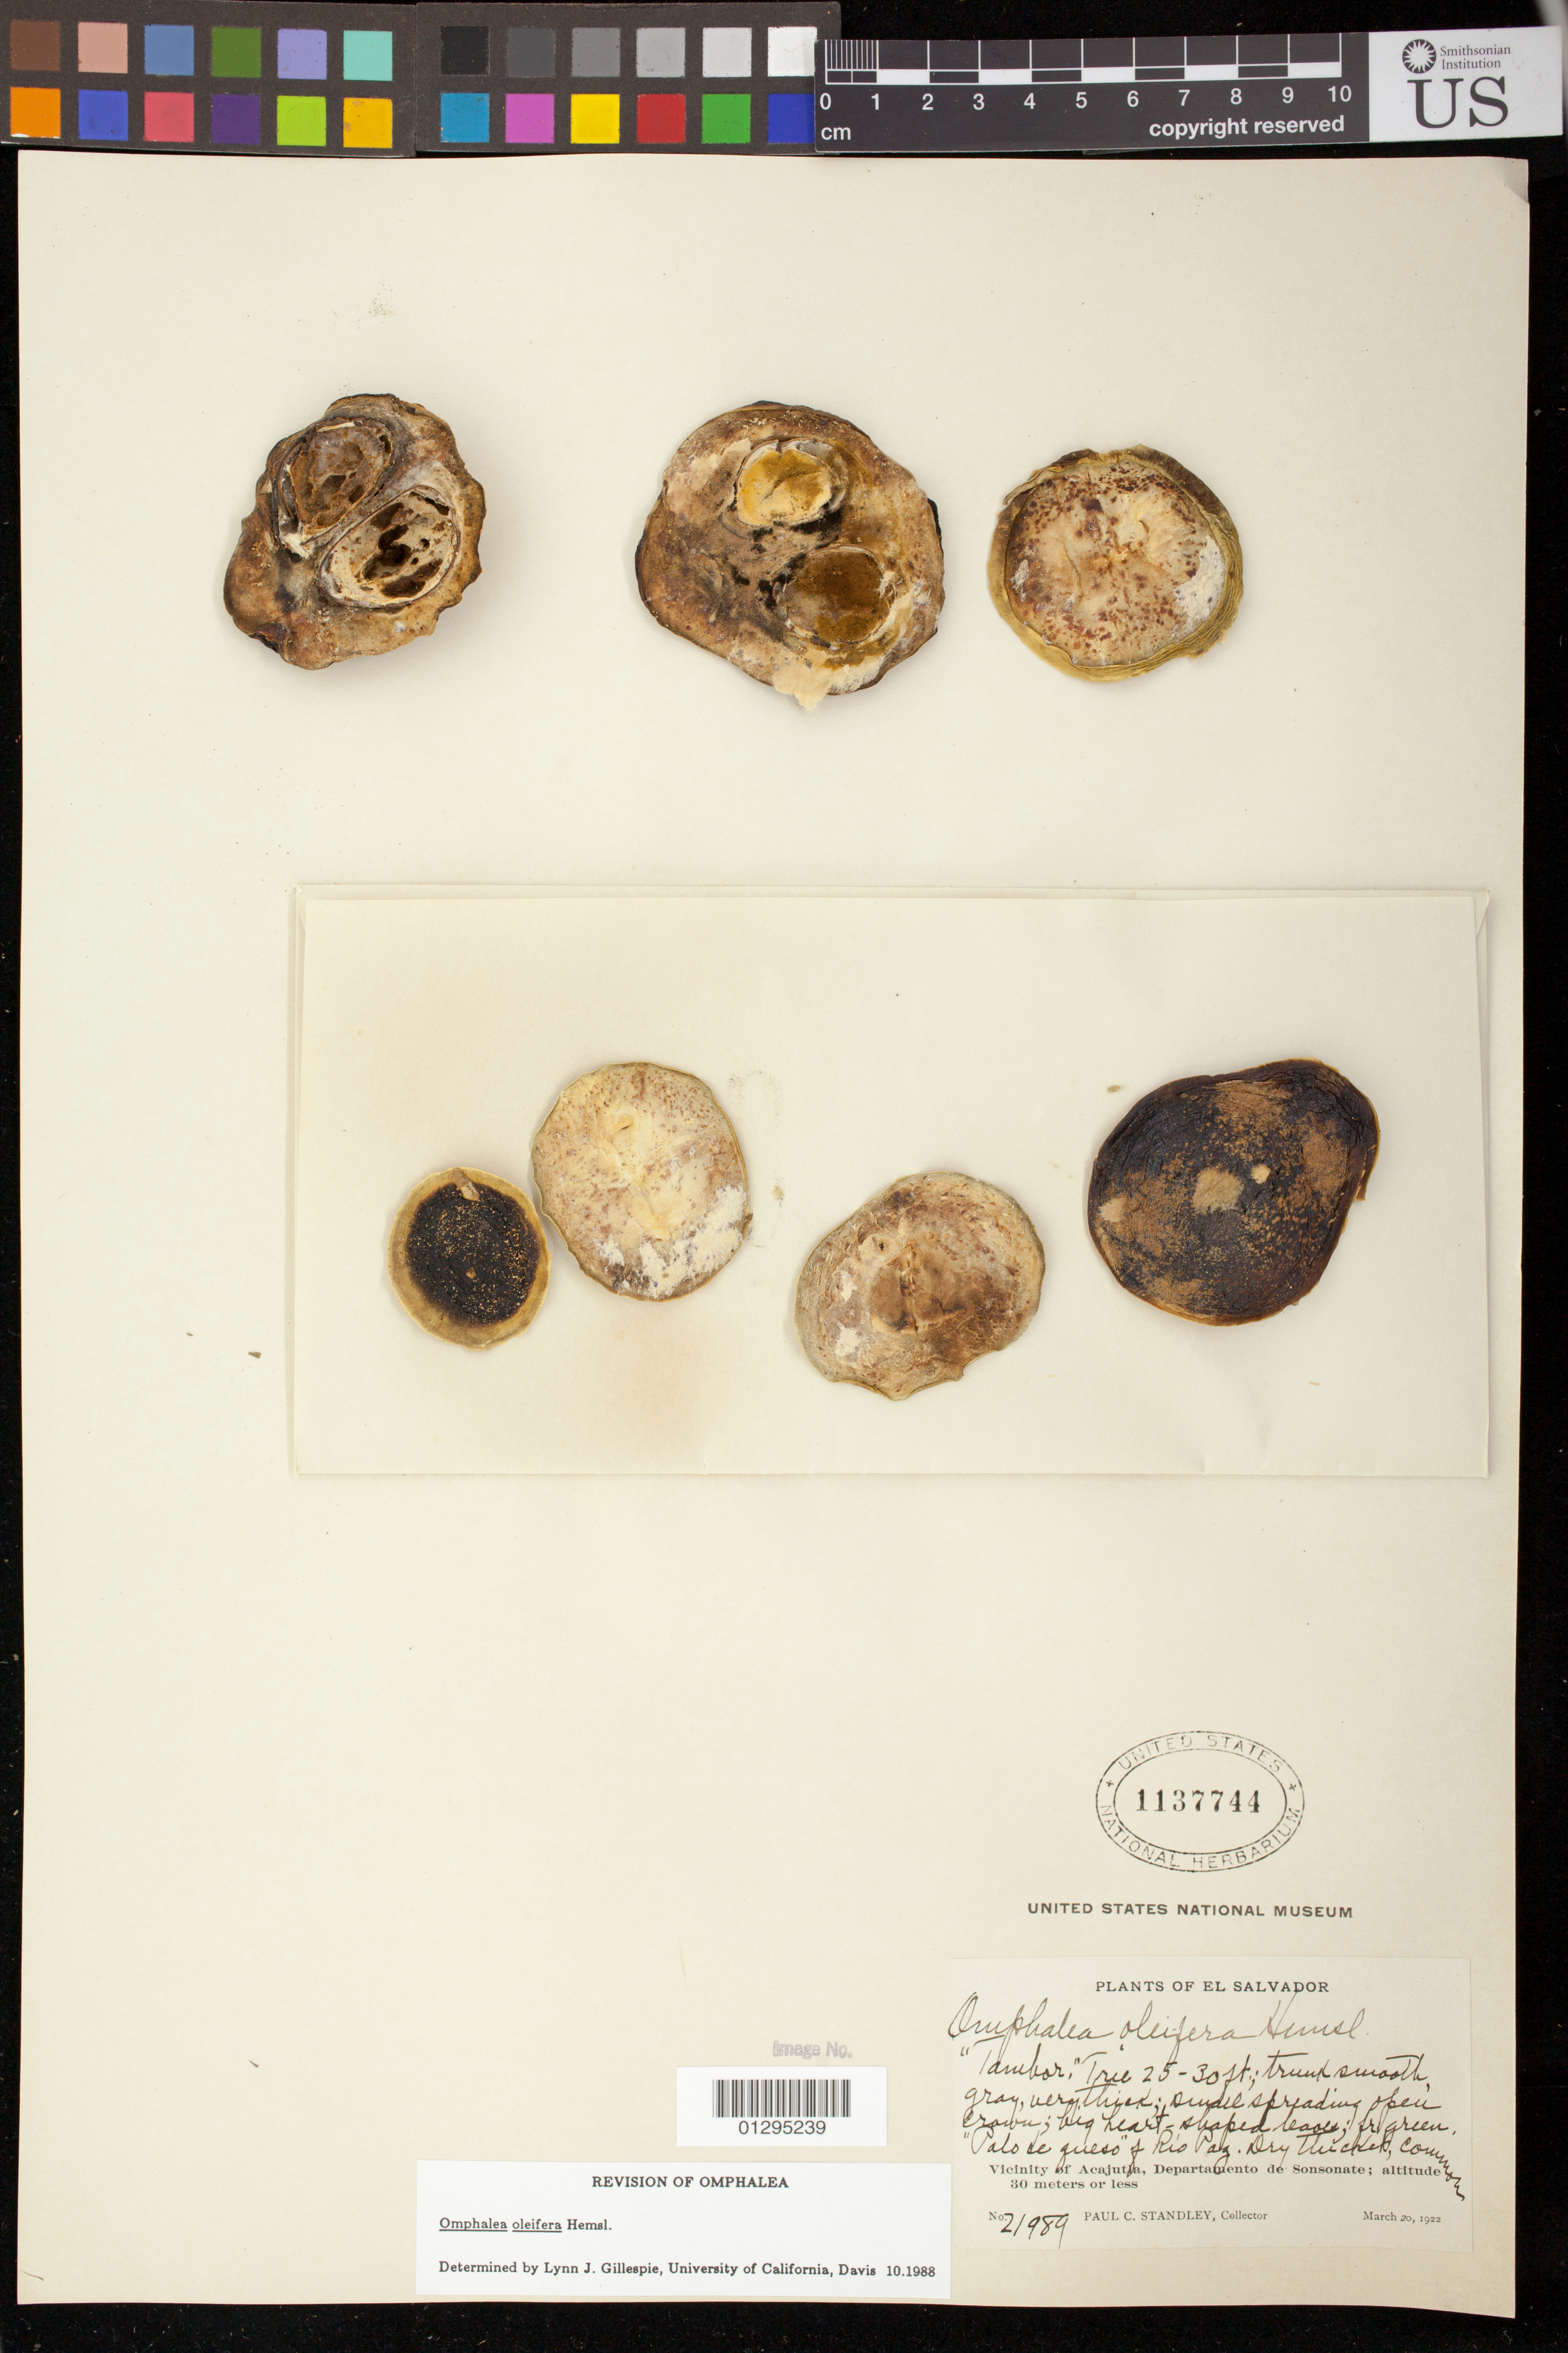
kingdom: Plantae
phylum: Tracheophyta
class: Magnoliopsida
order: Malpighiales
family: Euphorbiaceae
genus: Omphalea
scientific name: Omphalea oleifera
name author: Hemsl.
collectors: P. C. Standley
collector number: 21989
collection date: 1922-03-20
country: El Salvador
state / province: Sonsonate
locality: Vicinity of Acajutla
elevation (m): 0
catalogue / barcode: US 1137744